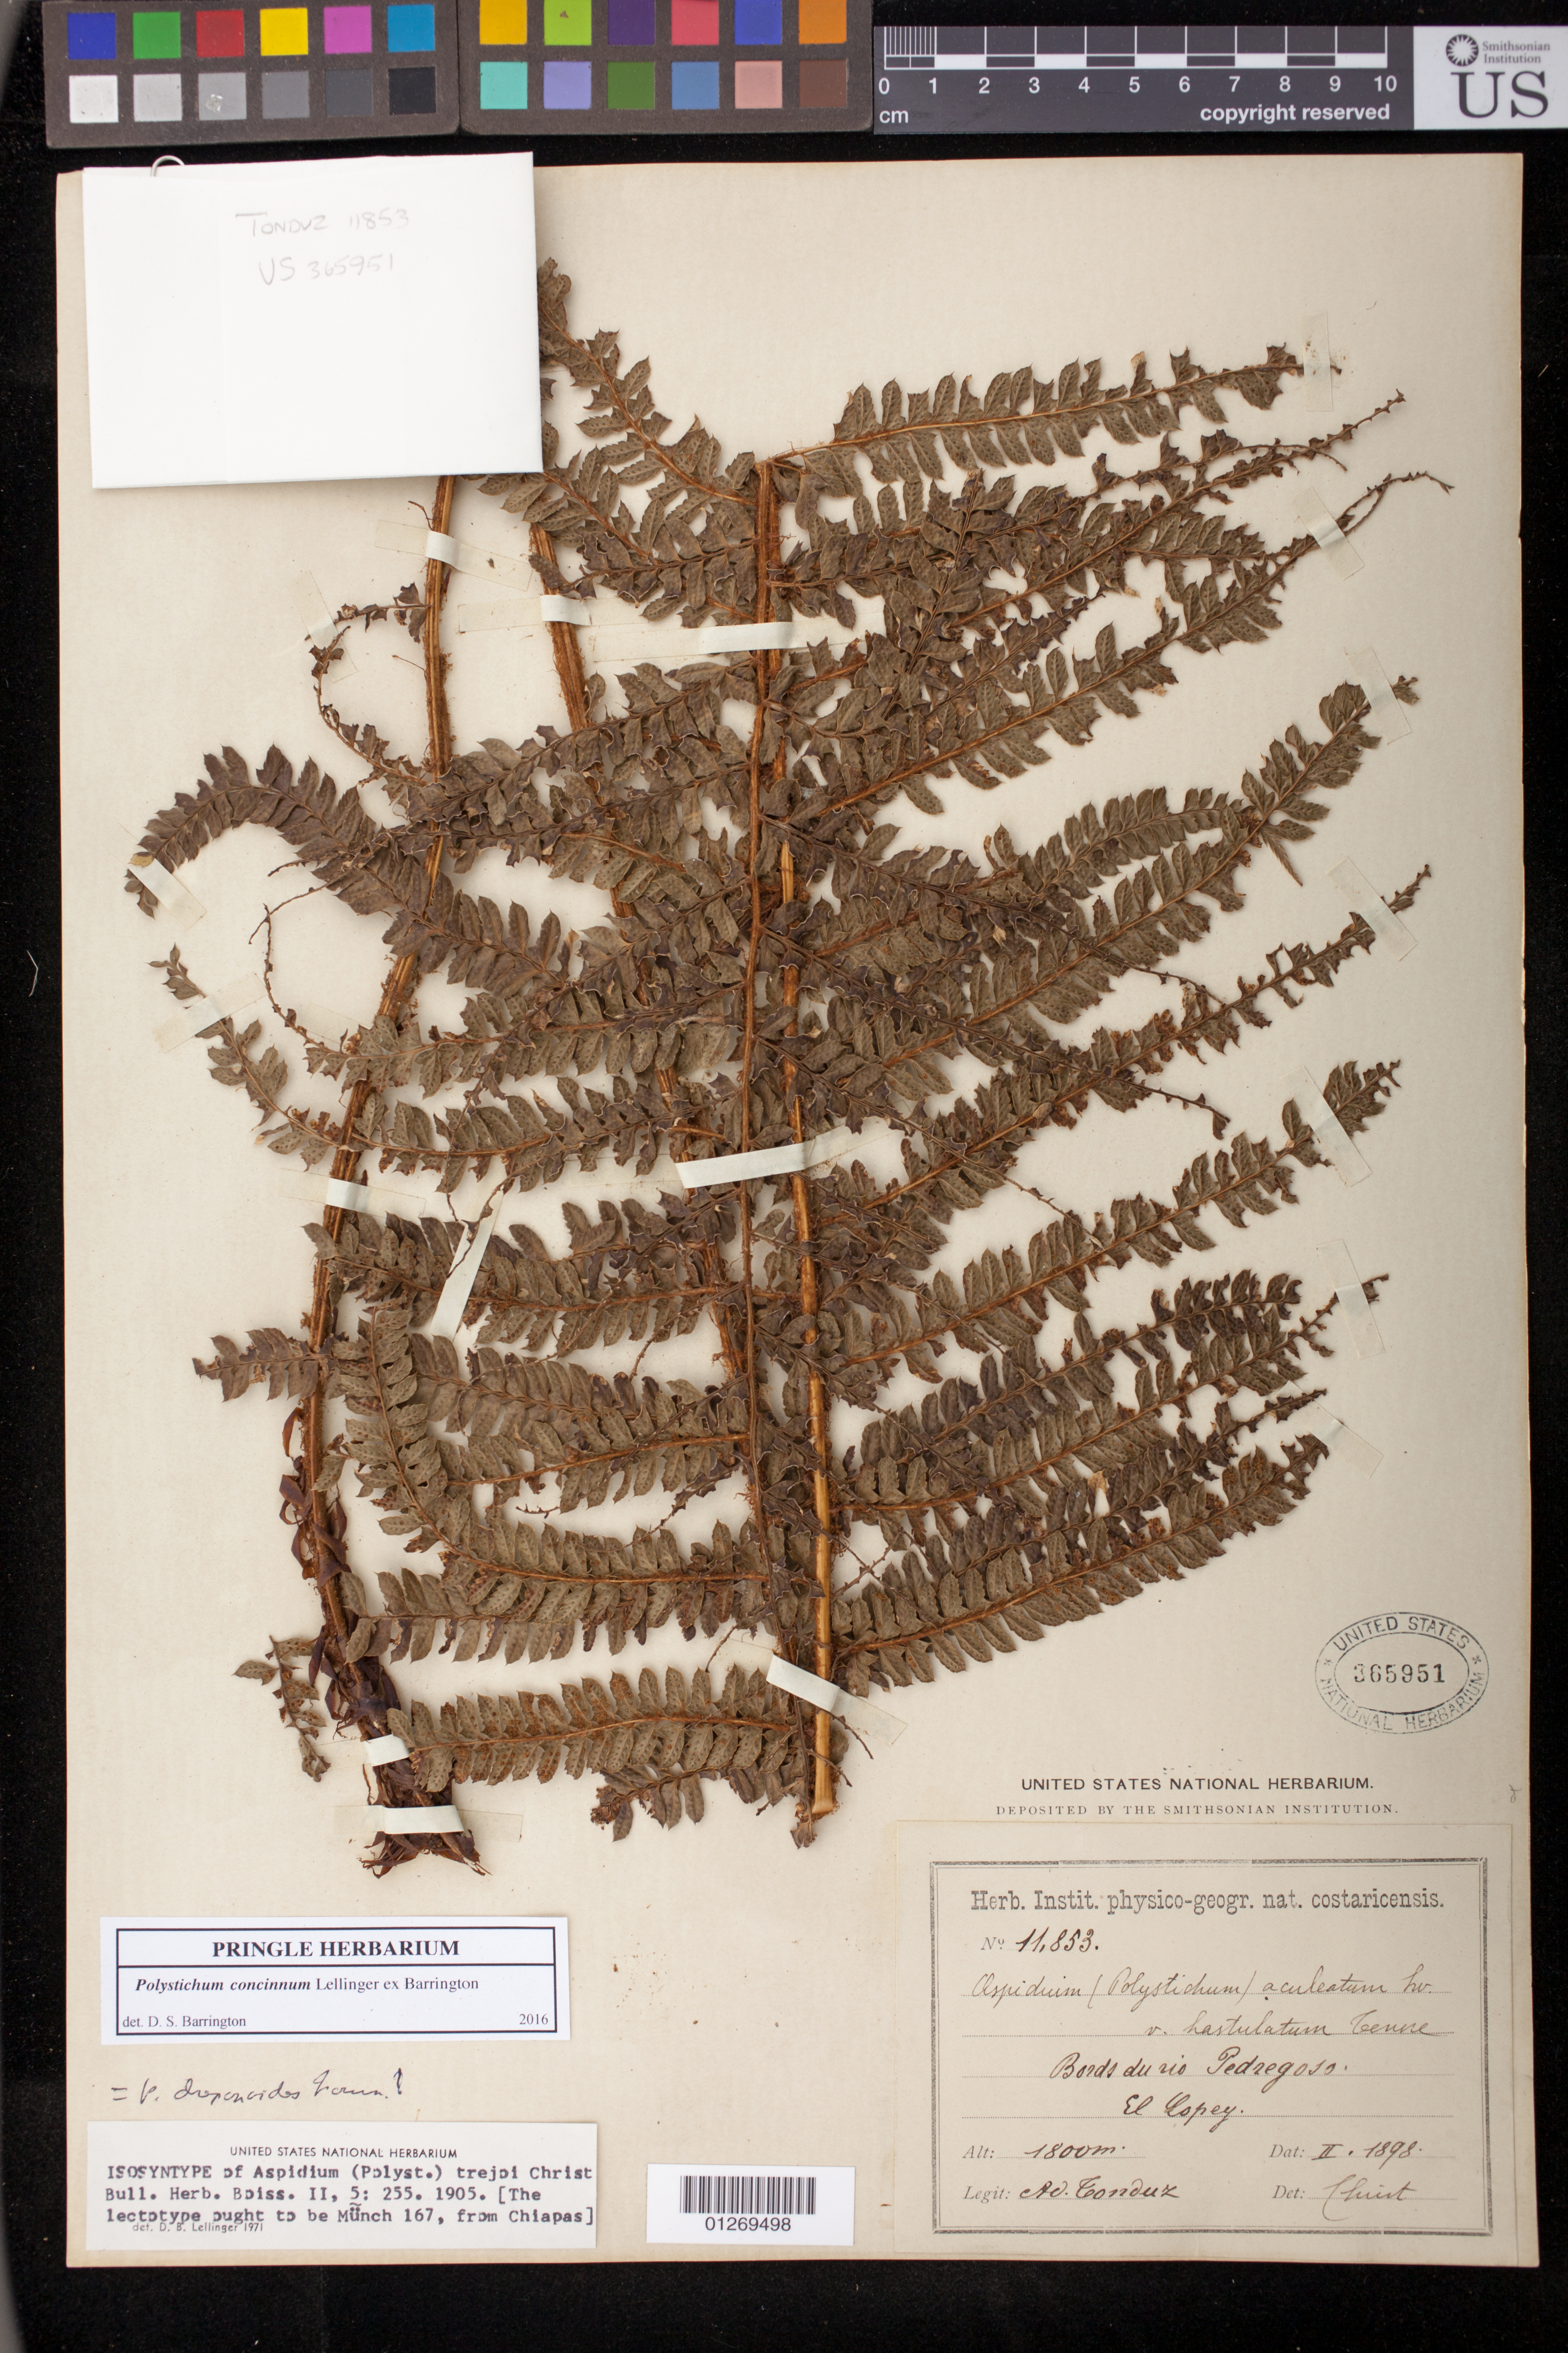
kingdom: Plantae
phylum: Tracheophyta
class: Polypodiopsida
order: Polypodiales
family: Tectariaceae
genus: Aspidium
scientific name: Aspidium trejoi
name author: Christ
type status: Isosyntype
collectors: A. Tonduz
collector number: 11853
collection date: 1898-02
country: Costa Rica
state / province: San José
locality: Bords du rio Pedregoso, El Copey.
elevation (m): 1800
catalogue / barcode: US 365951